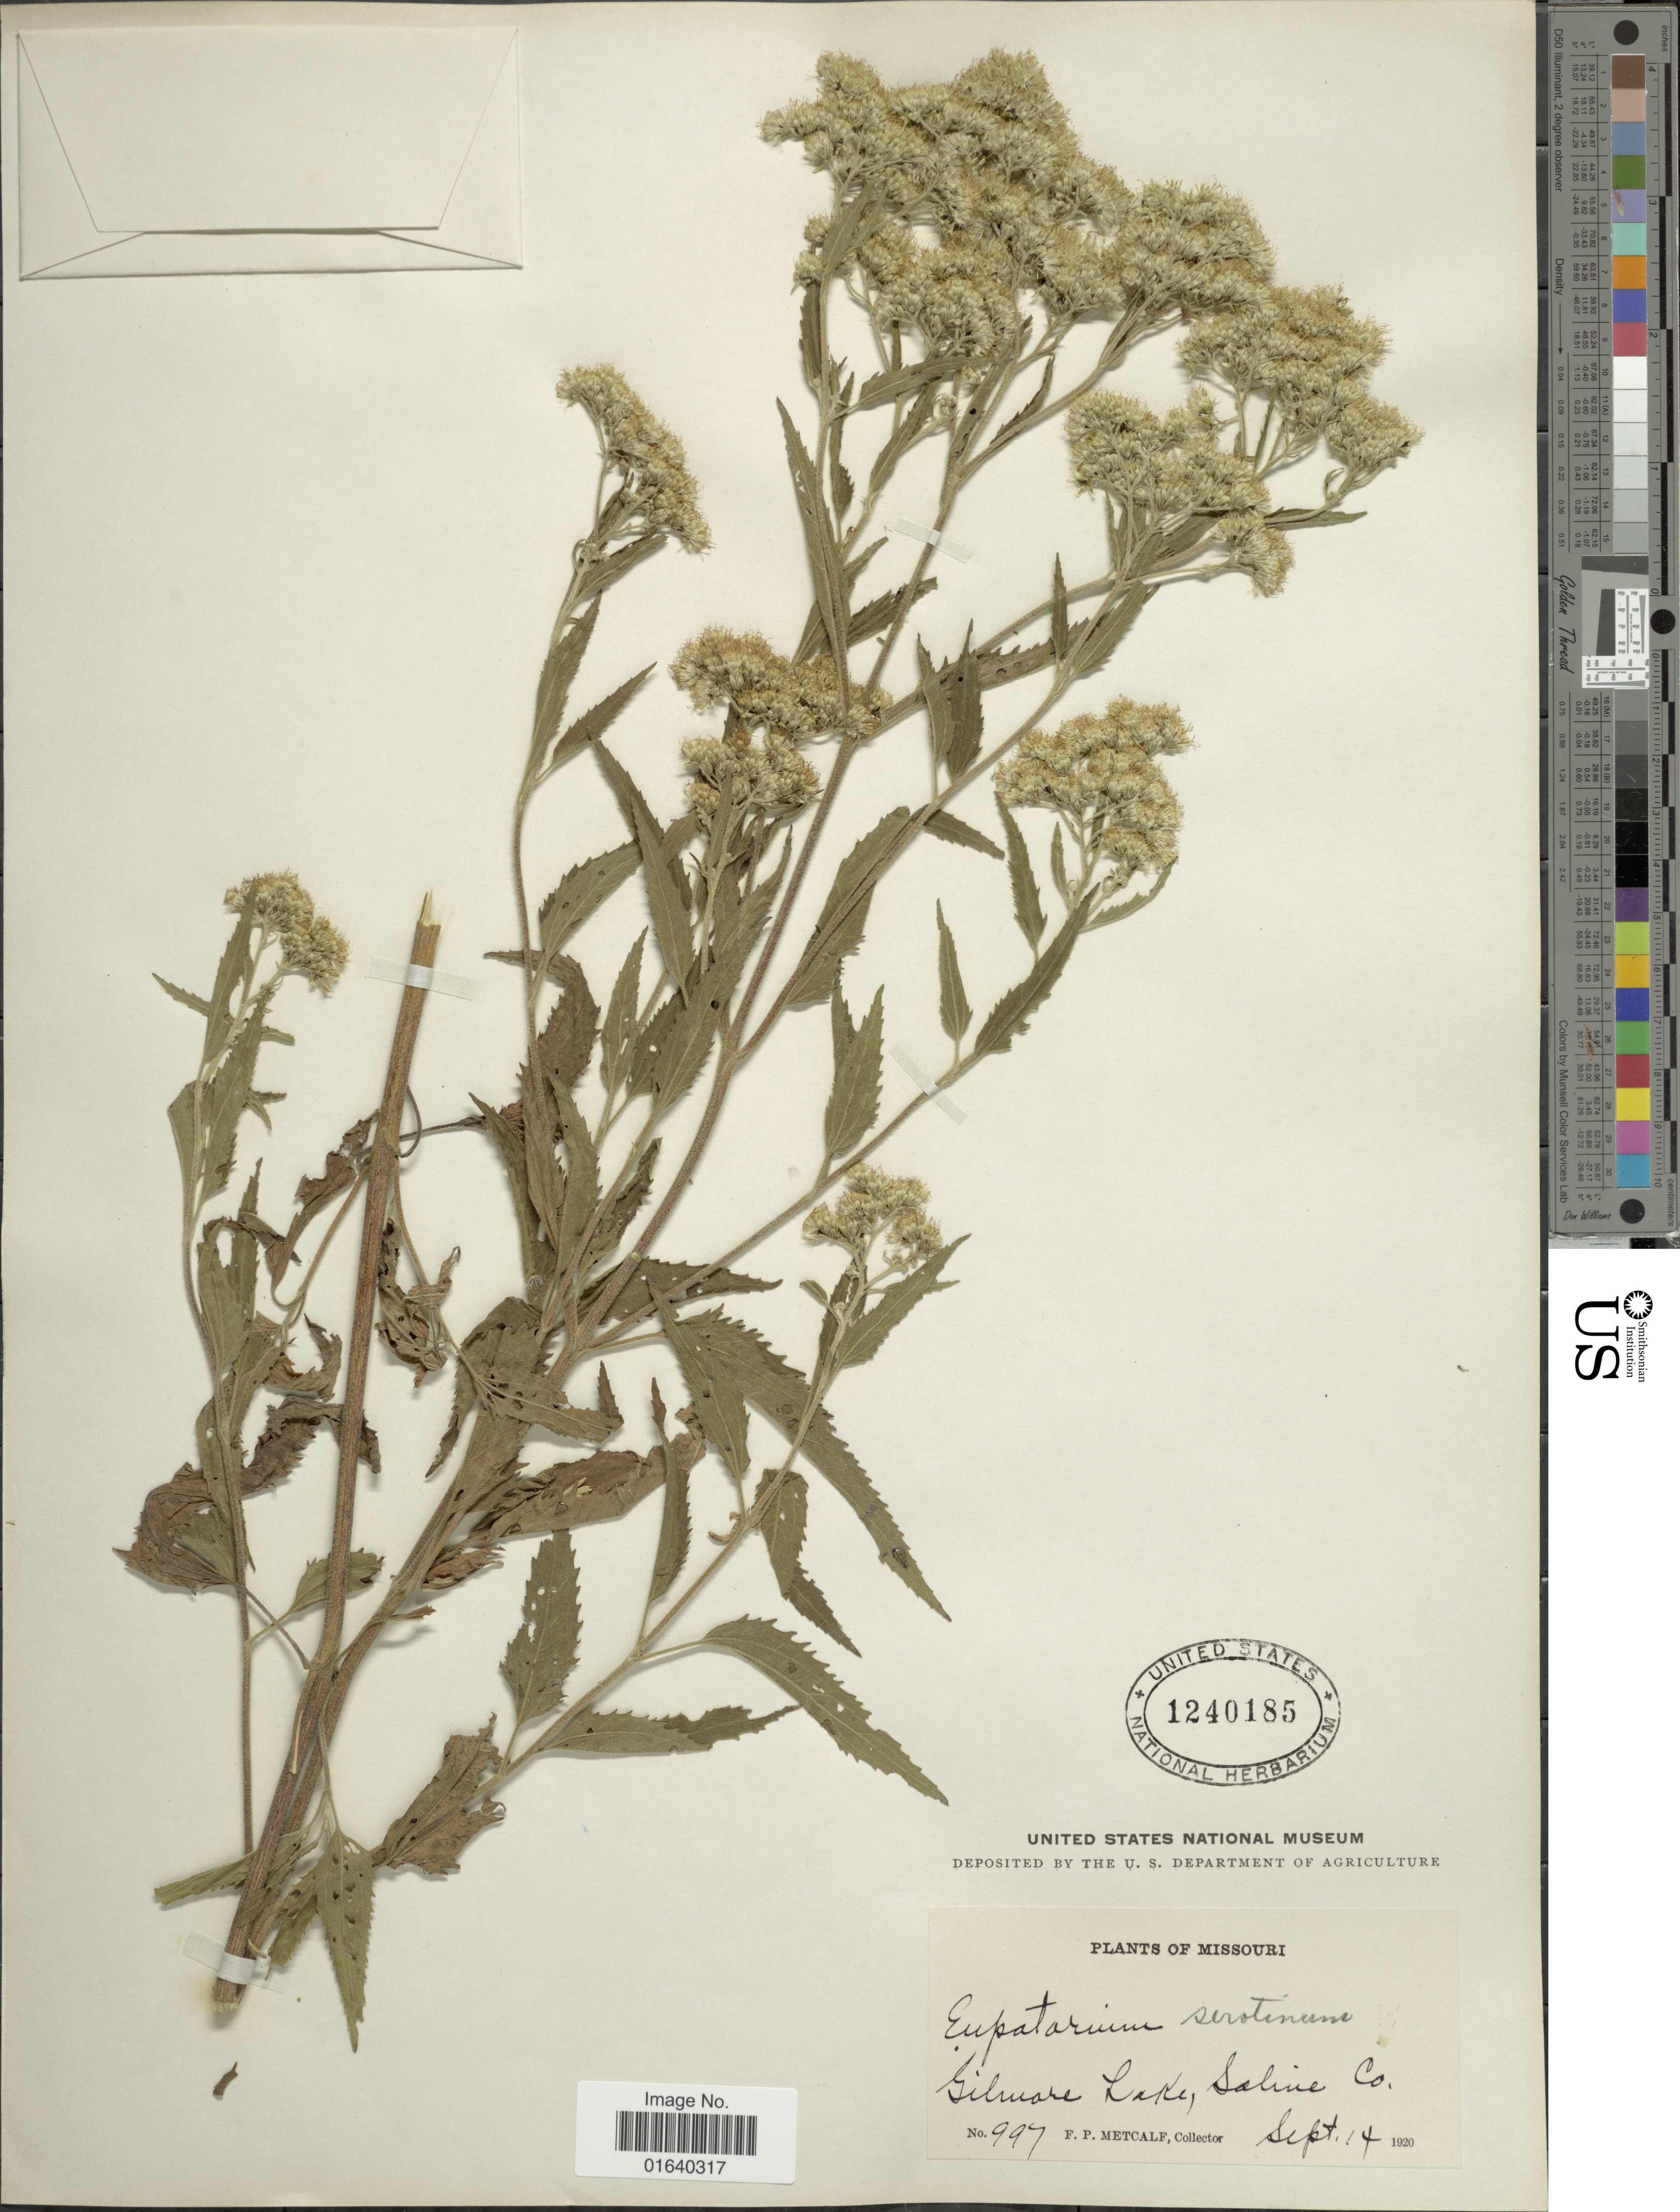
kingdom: Plantae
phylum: Tracheophyta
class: Magnoliopsida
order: Asterales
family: Asteraceae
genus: Eupatorium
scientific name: Eupatorium serotinum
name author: Michx.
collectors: F. Metcalf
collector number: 997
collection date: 1920-09-14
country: United States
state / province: Missouri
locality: Gilware Lake, Saline Co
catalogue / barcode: US 1240185